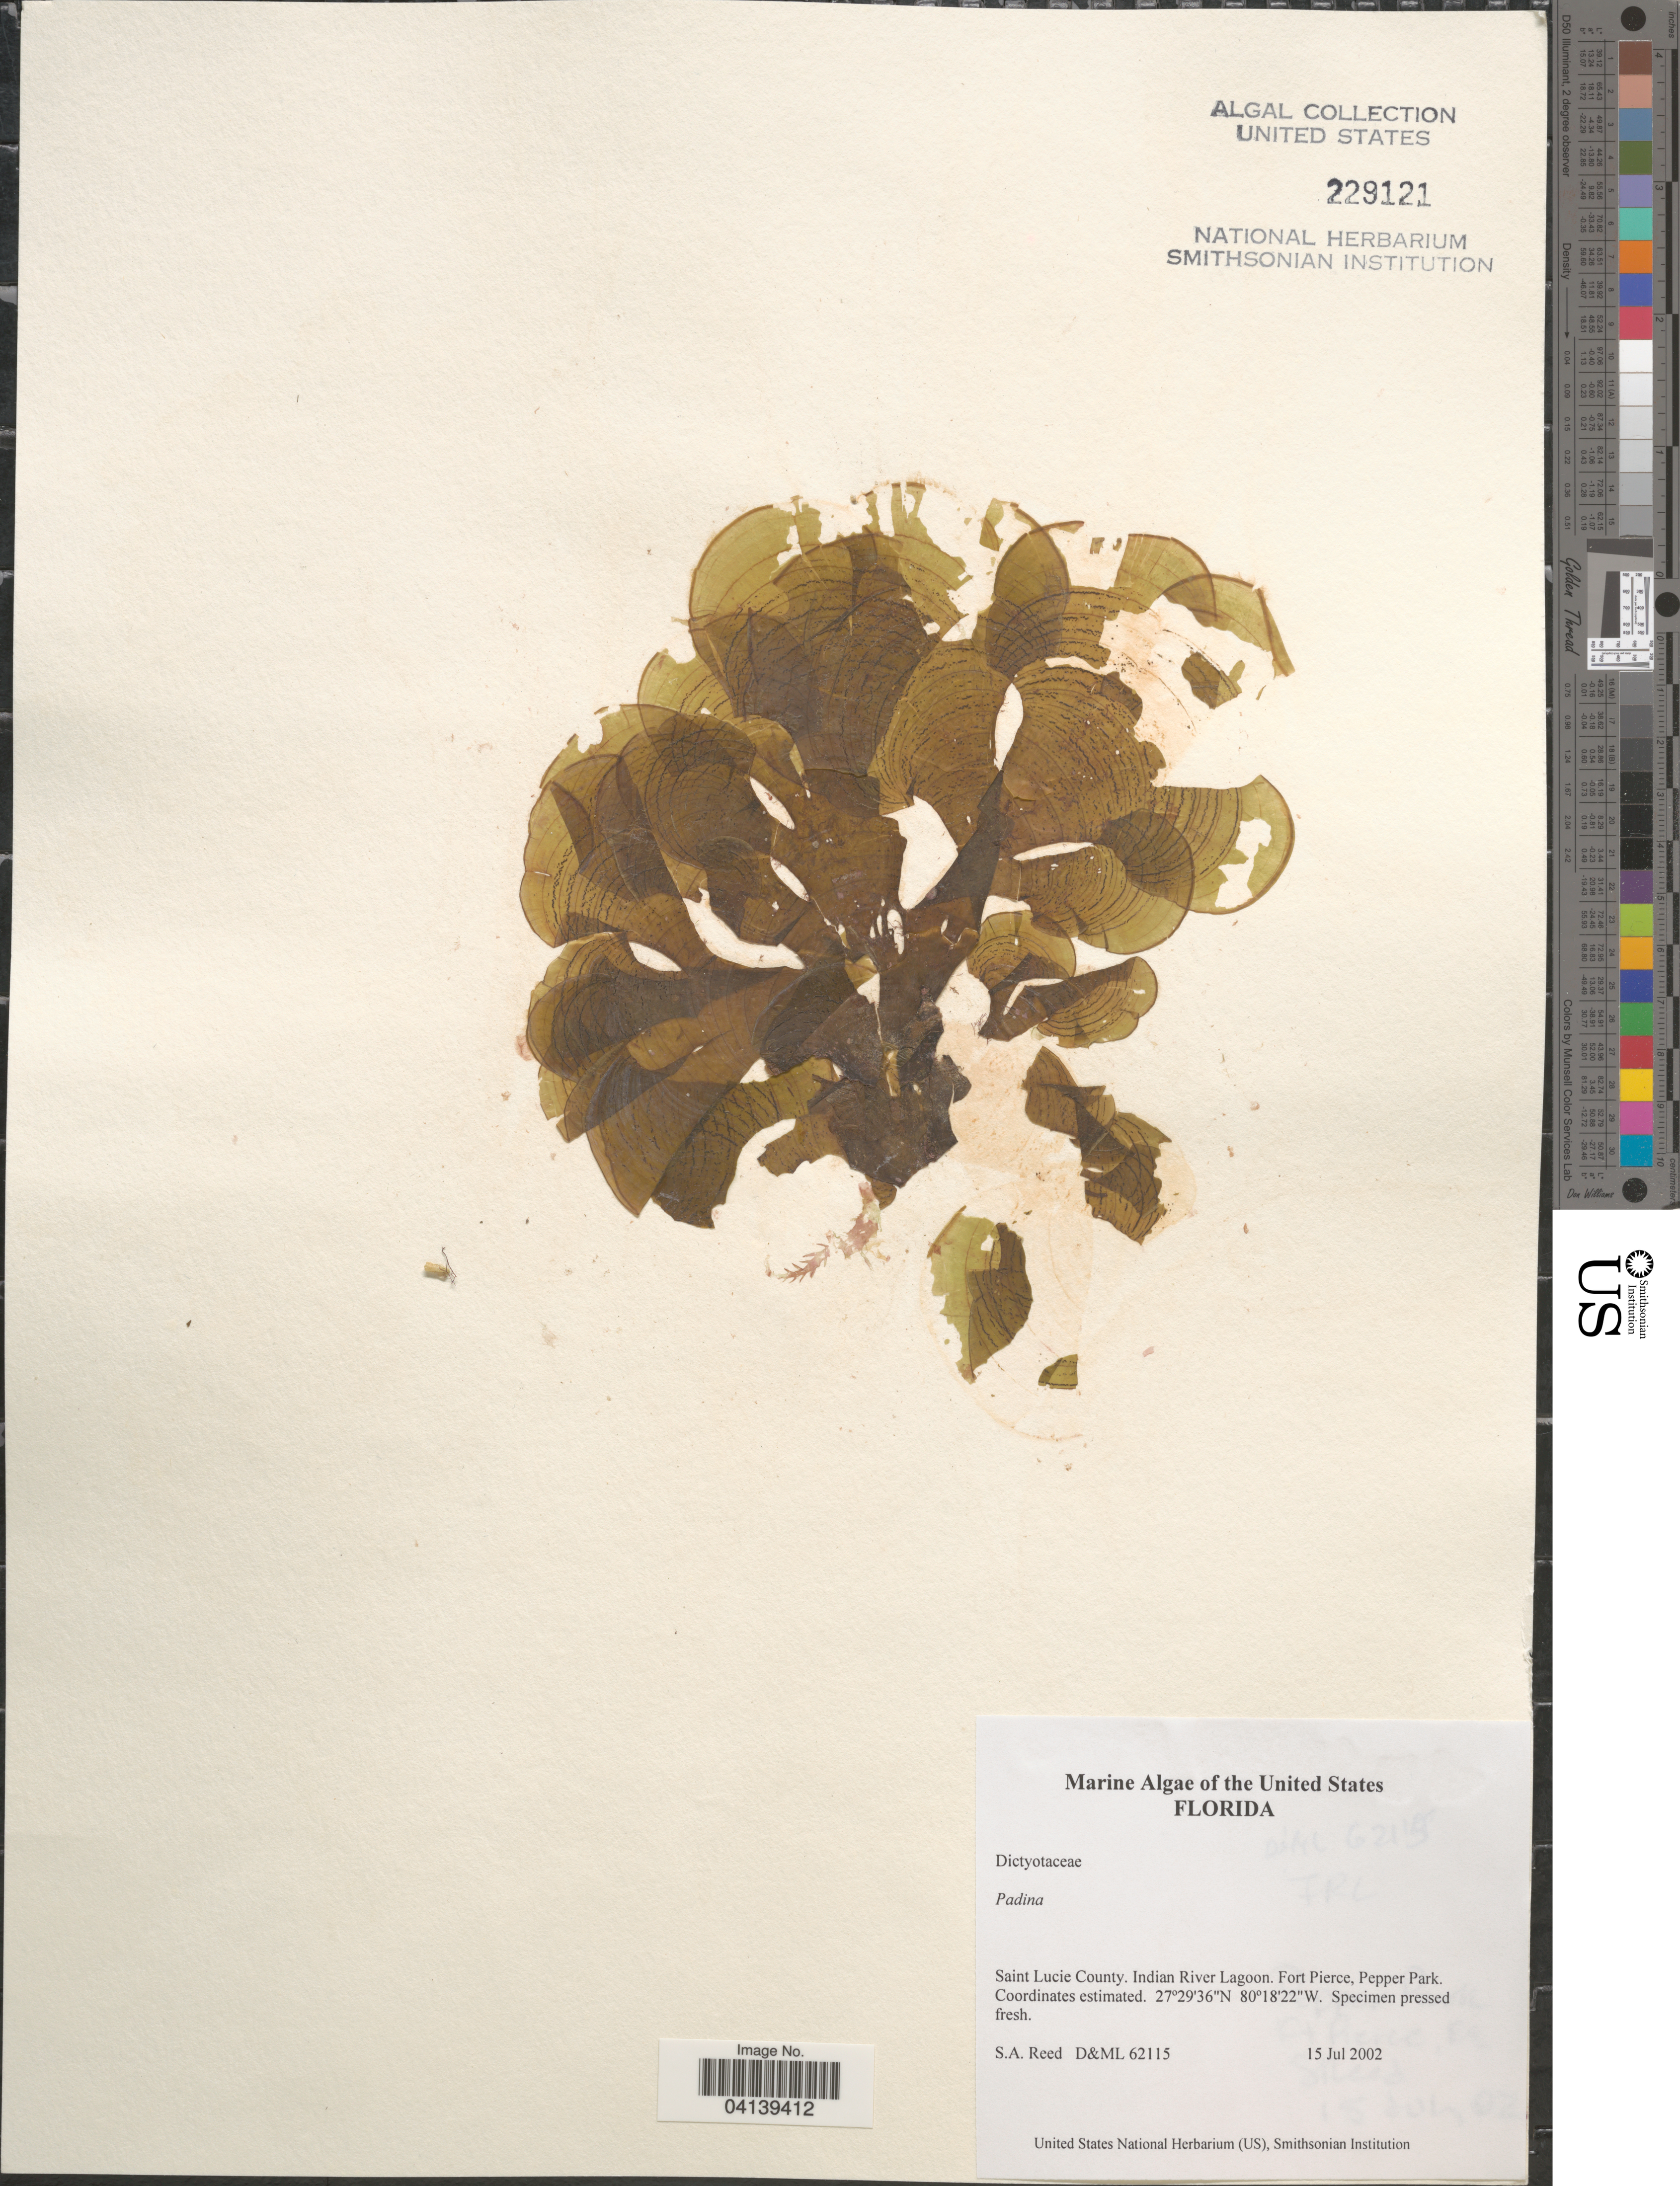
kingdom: Chromista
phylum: Ochrophyta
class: Phaeophyceae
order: Dictyotales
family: Dictyotaceae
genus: Padina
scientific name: Padina sp.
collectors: S. Reed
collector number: D&ML62115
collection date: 2002-07-15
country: United States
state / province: Florida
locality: Saint Lucie County. Indian River Lagoon. Fort Pierce, Pepper Park.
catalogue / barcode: US 229121